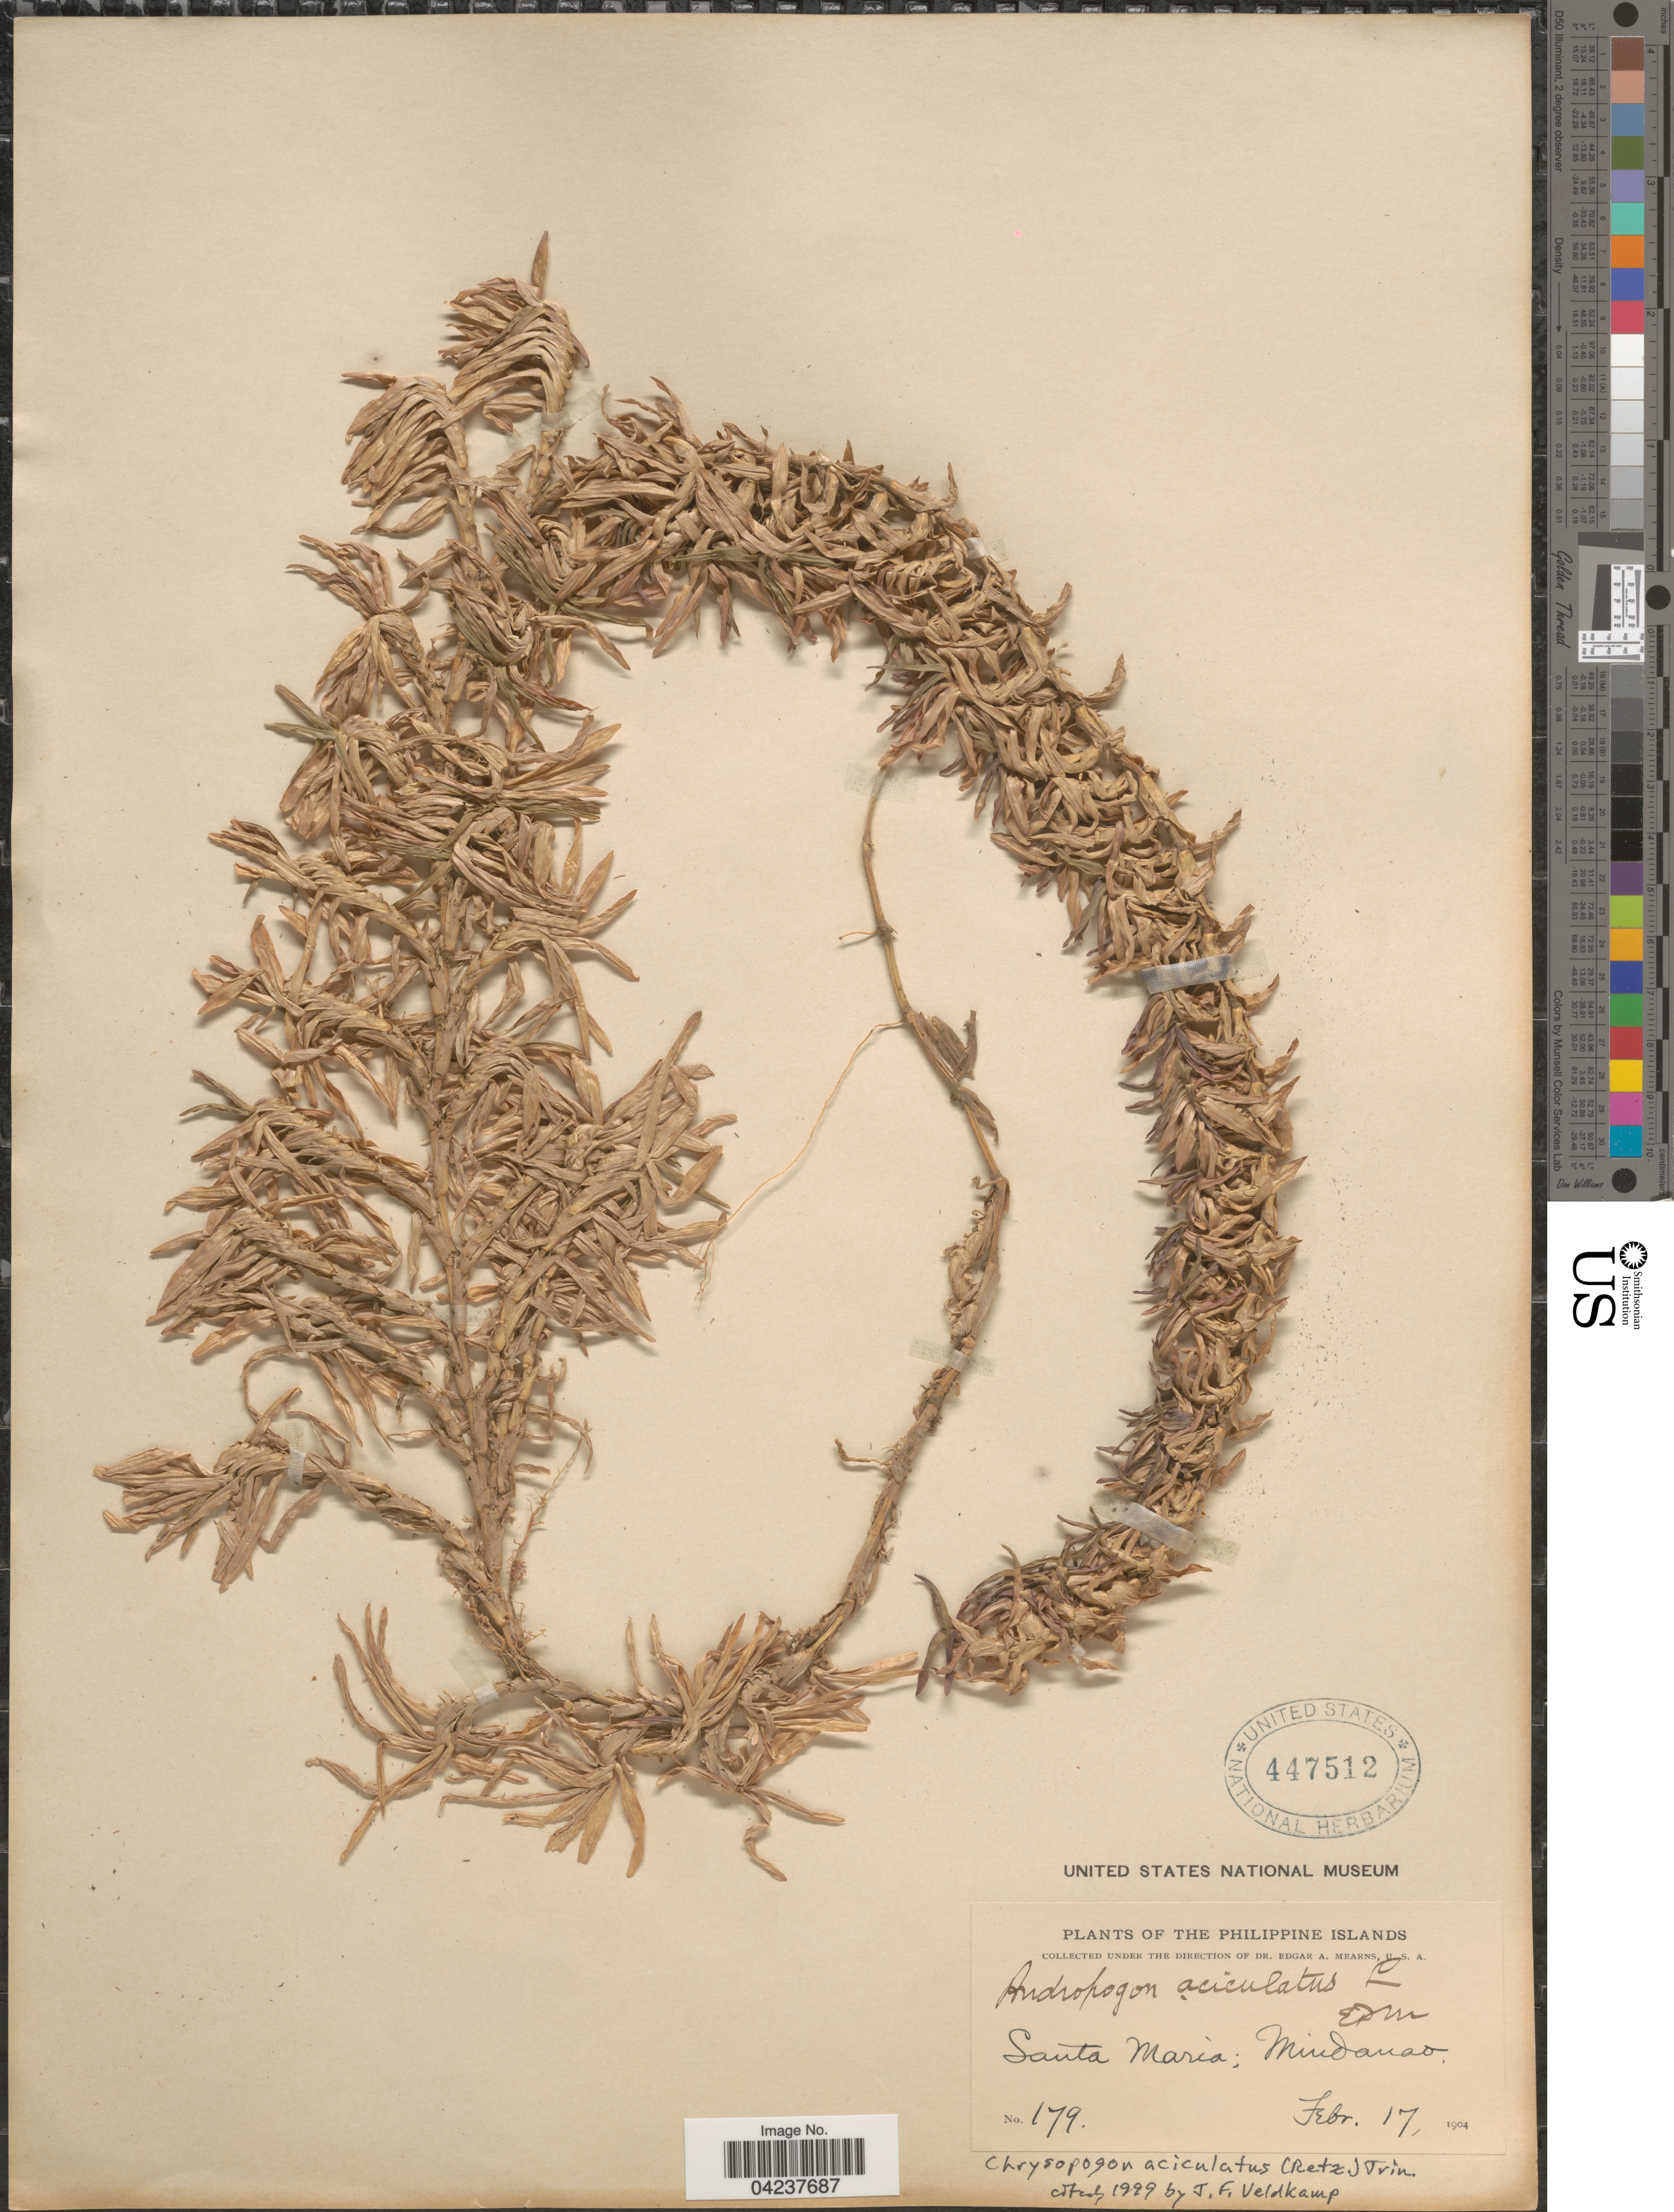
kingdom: Plantae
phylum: Tracheophyta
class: Liliopsida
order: Poales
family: Poaceae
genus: Chrysopogon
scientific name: Chrysopogon aciculatus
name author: (Retz.) Trin.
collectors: E. A. Mearns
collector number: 179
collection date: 1904-02-17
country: Philippines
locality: The Philippine Islands. Santa Maria; Mindanao.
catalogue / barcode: US 447512